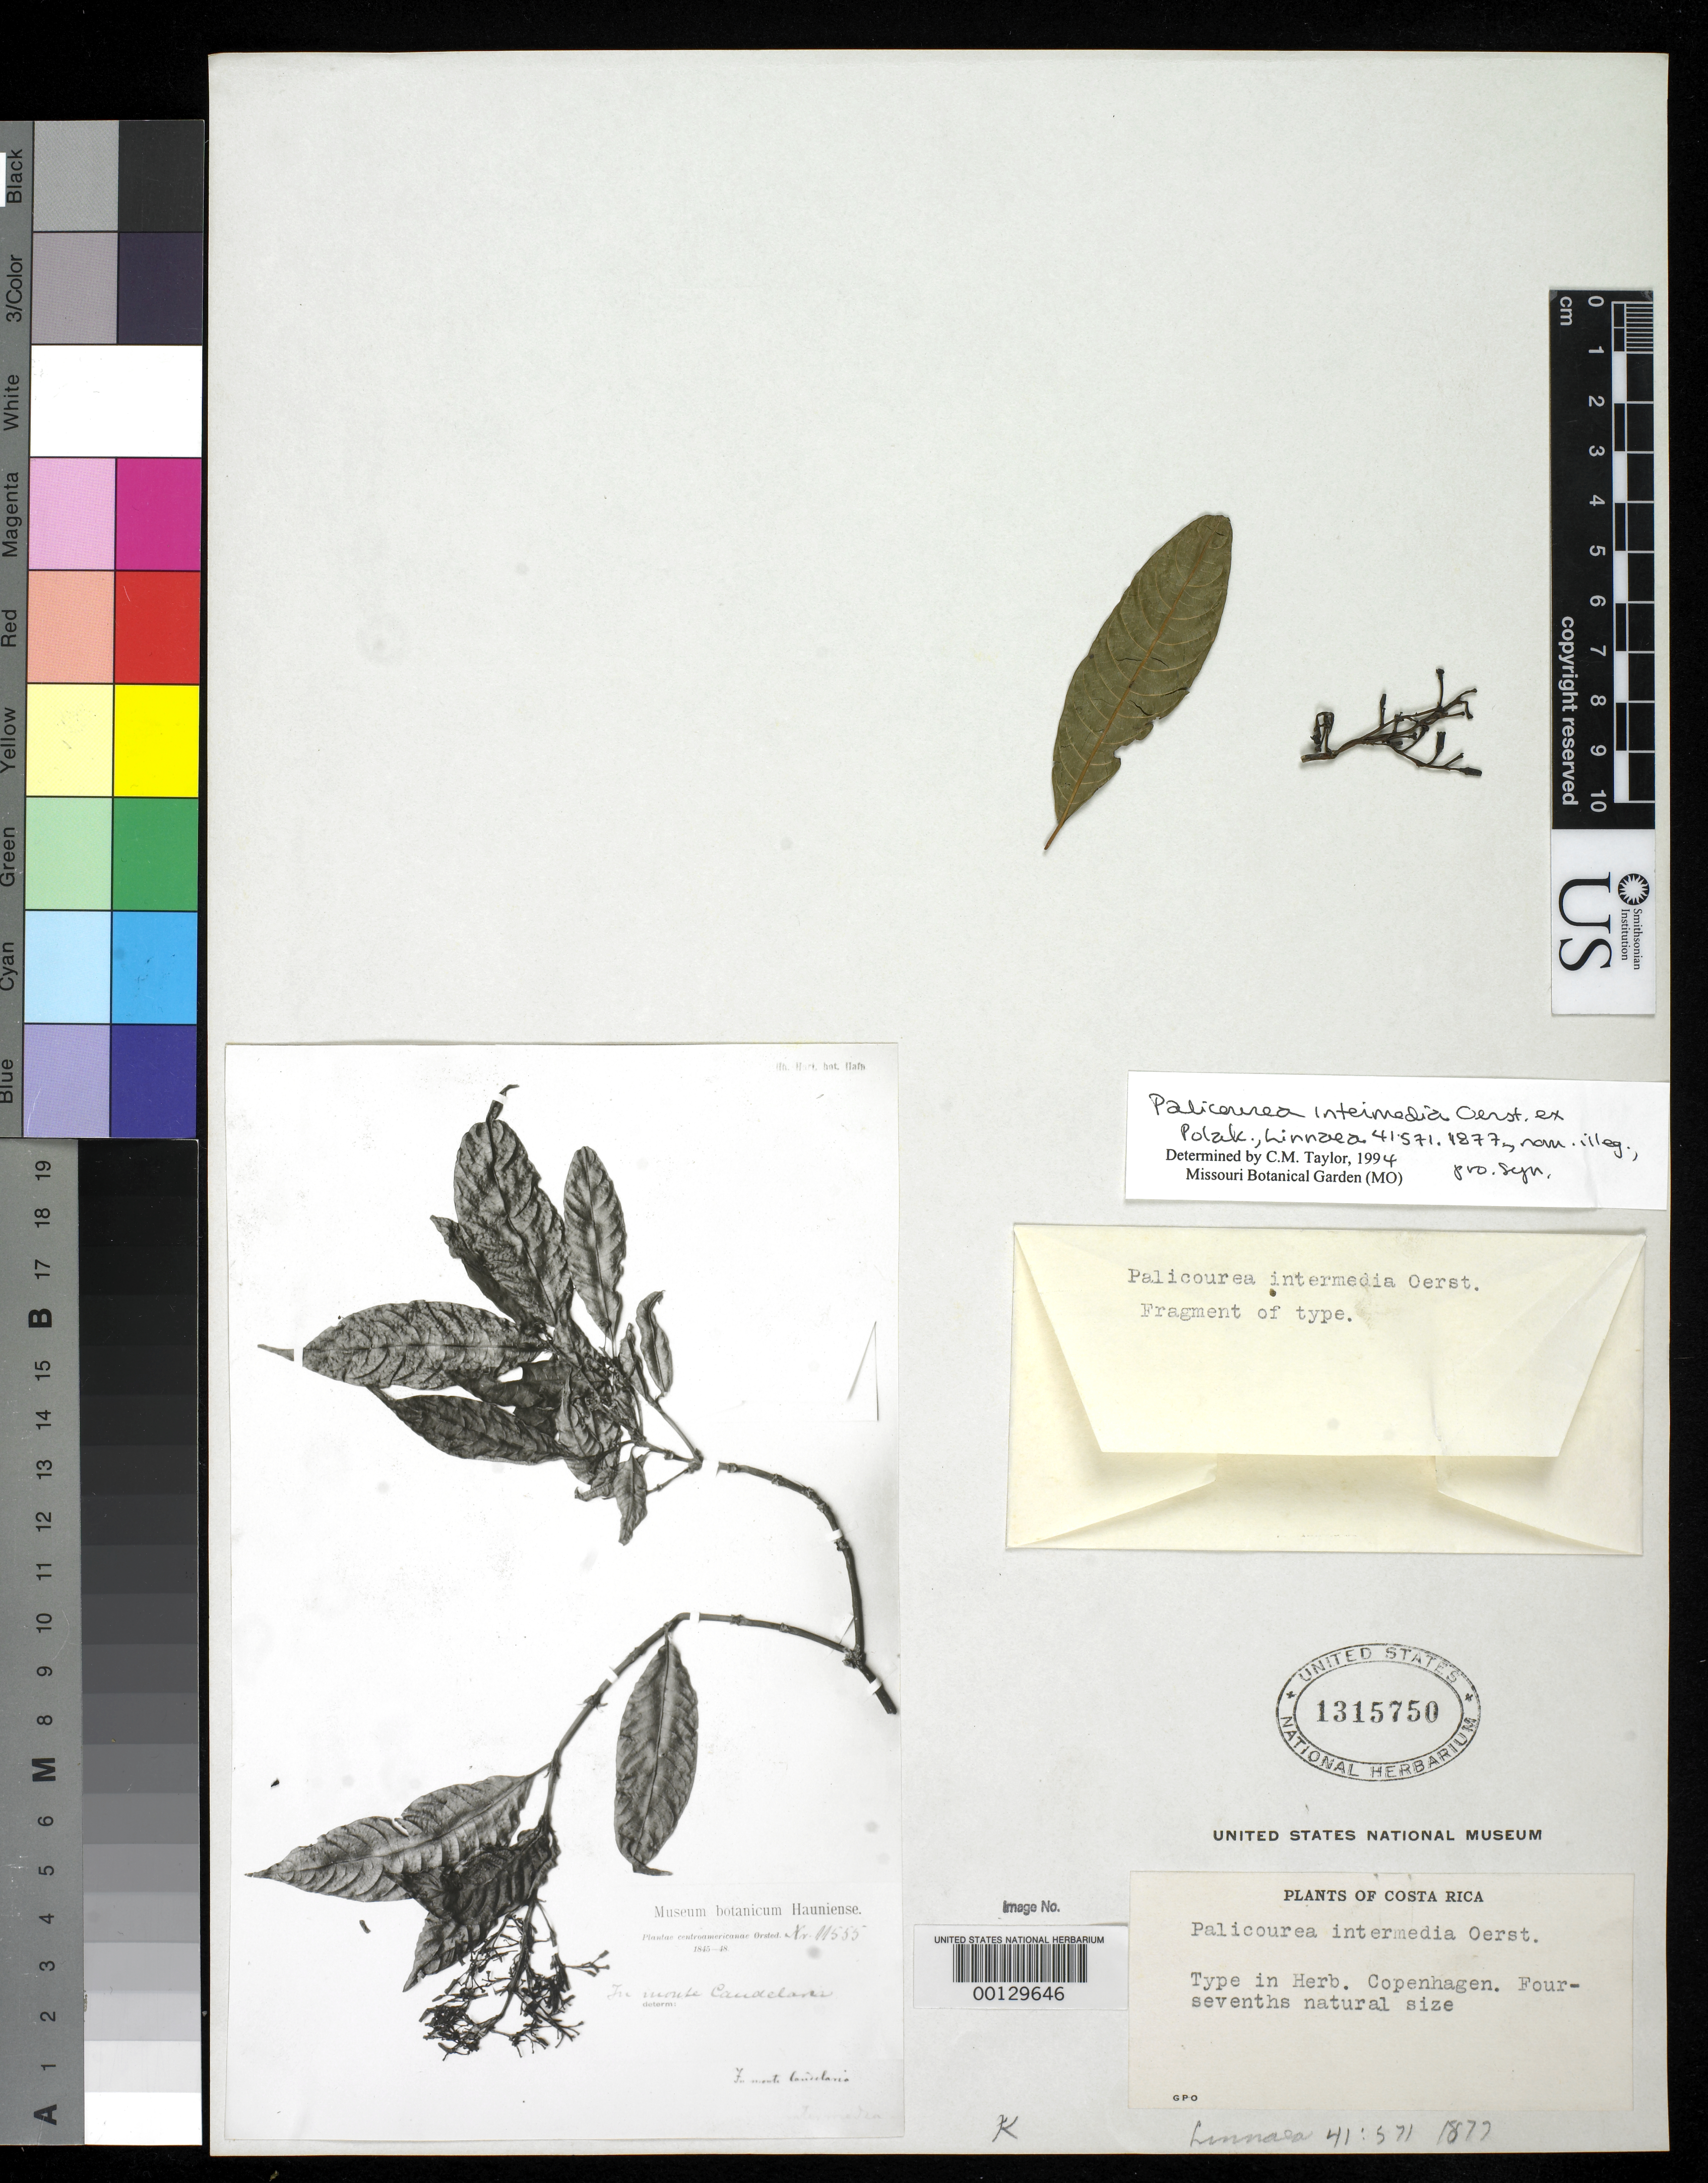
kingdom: Plantae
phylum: Tracheophyta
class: Magnoliopsida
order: Gentianales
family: Rubiaceae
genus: Palicourea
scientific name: Palicourea intermedia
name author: Oerst.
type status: Type Collection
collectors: A. S. Oersted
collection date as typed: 1845 to -- --- 1848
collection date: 1845/1848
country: Costa Rica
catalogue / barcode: US 1315750